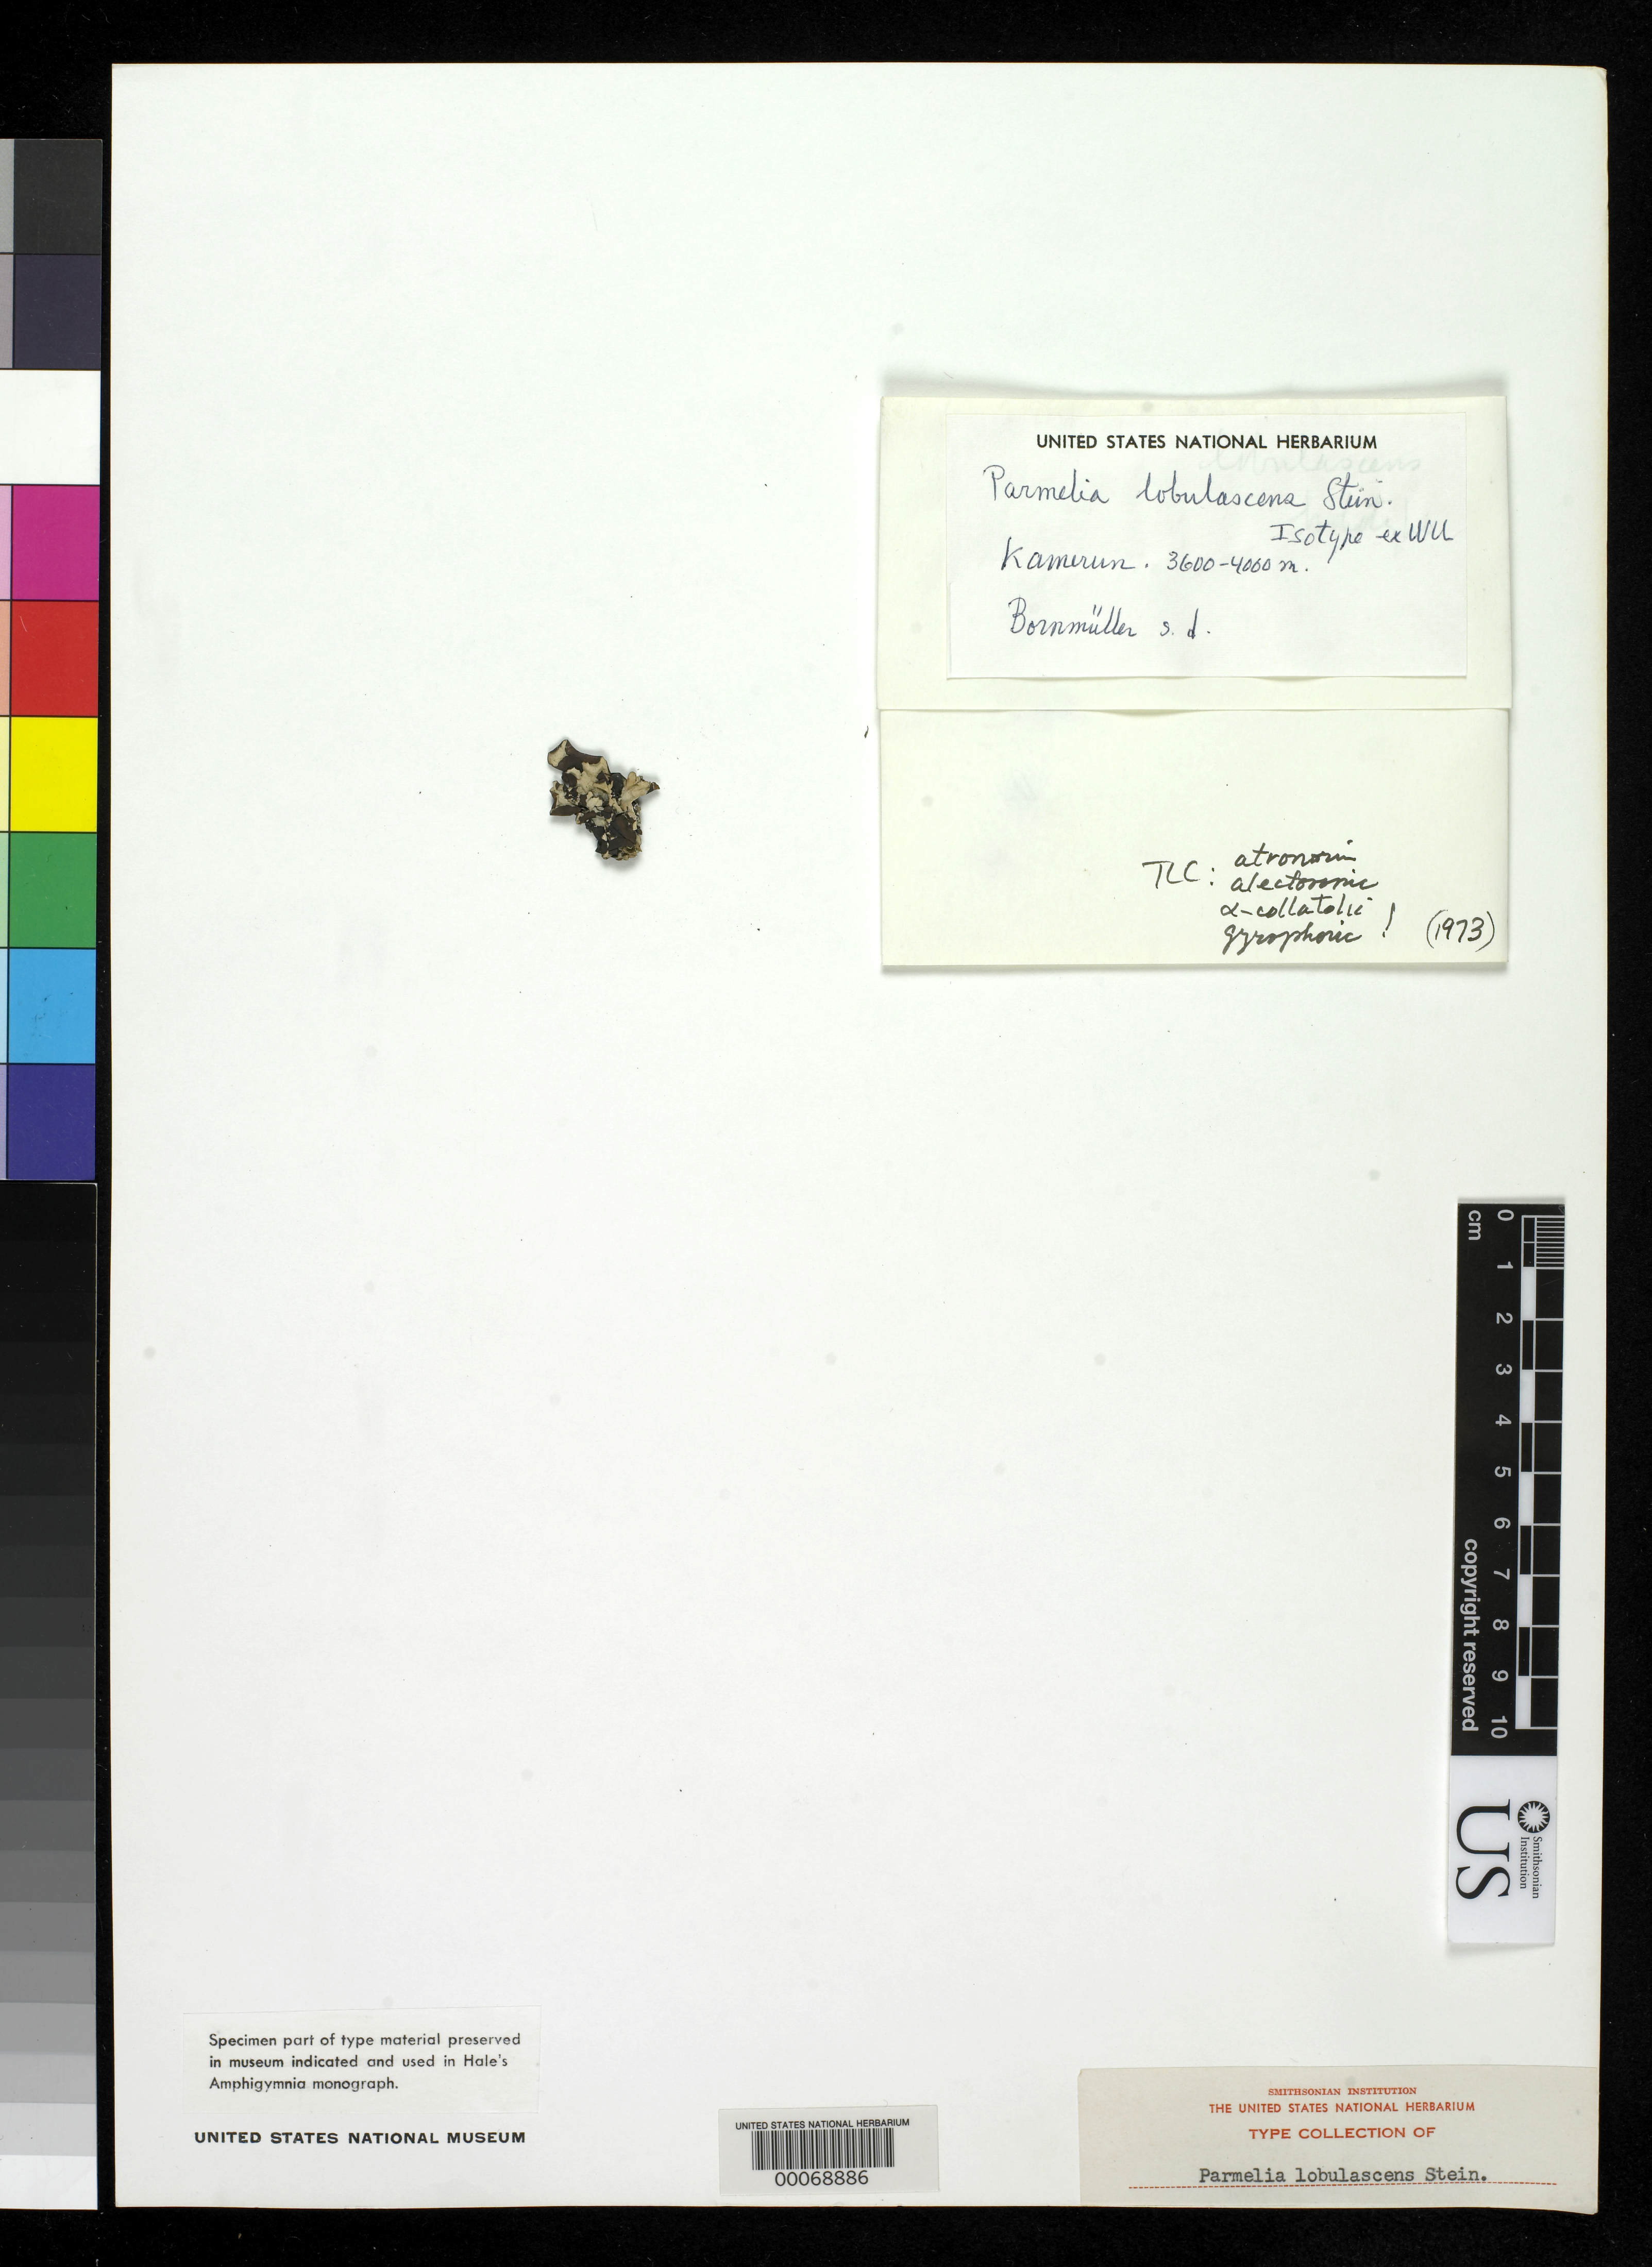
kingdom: Fungi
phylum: Ascomycota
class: Lecanoromycetes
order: Lecanorales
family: Parmeliaceae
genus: Parmelia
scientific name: Parmelia lobulascens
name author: J. Steiner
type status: Isotype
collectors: J. Bornmüller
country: Cameroon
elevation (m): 3600